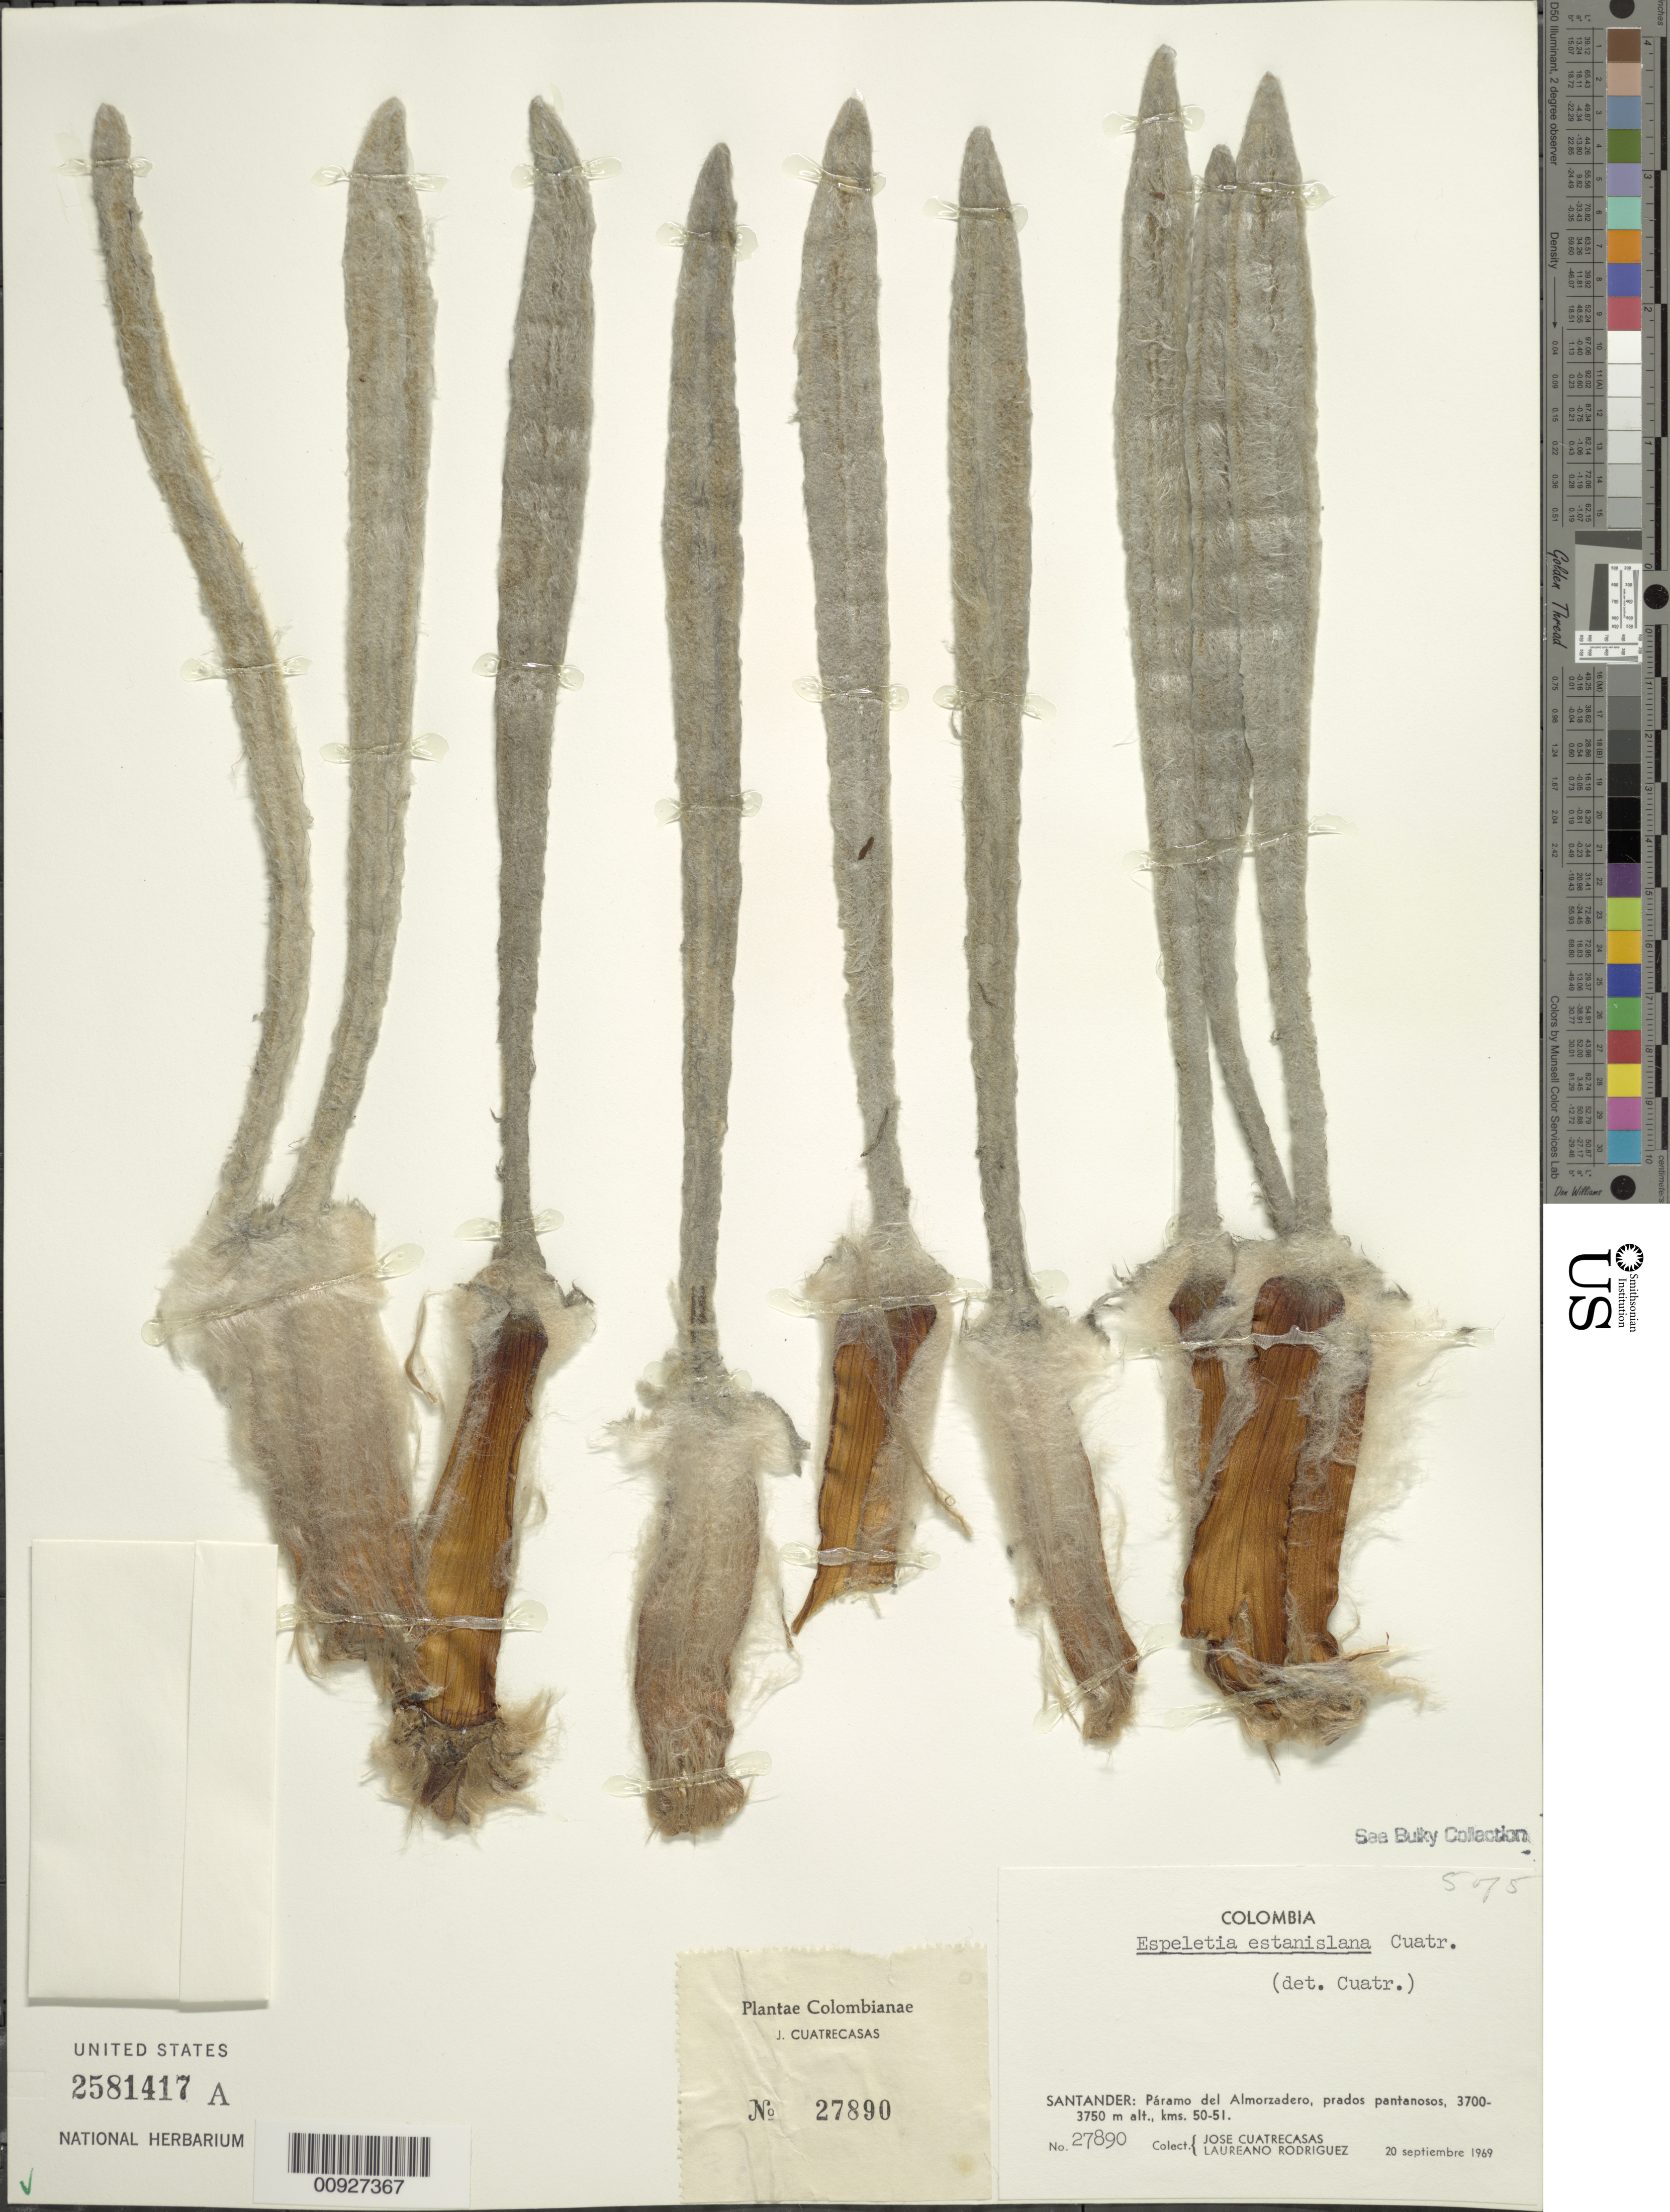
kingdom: Plantae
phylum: Tracheophyta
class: Magnoliopsida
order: Asterales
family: Asteraceae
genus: Espeletia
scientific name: Espeletia estanislana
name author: Cuatrec.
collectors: J. Cuatrecasas & L. Rodriguez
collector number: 27893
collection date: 1969-11-20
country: Colombia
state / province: Santander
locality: Páramo del Almorzadero. P. del Almorzadero, prados pantanosos, km 50-51.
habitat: Padros pantanosos.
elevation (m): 3700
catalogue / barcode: US 2581417A